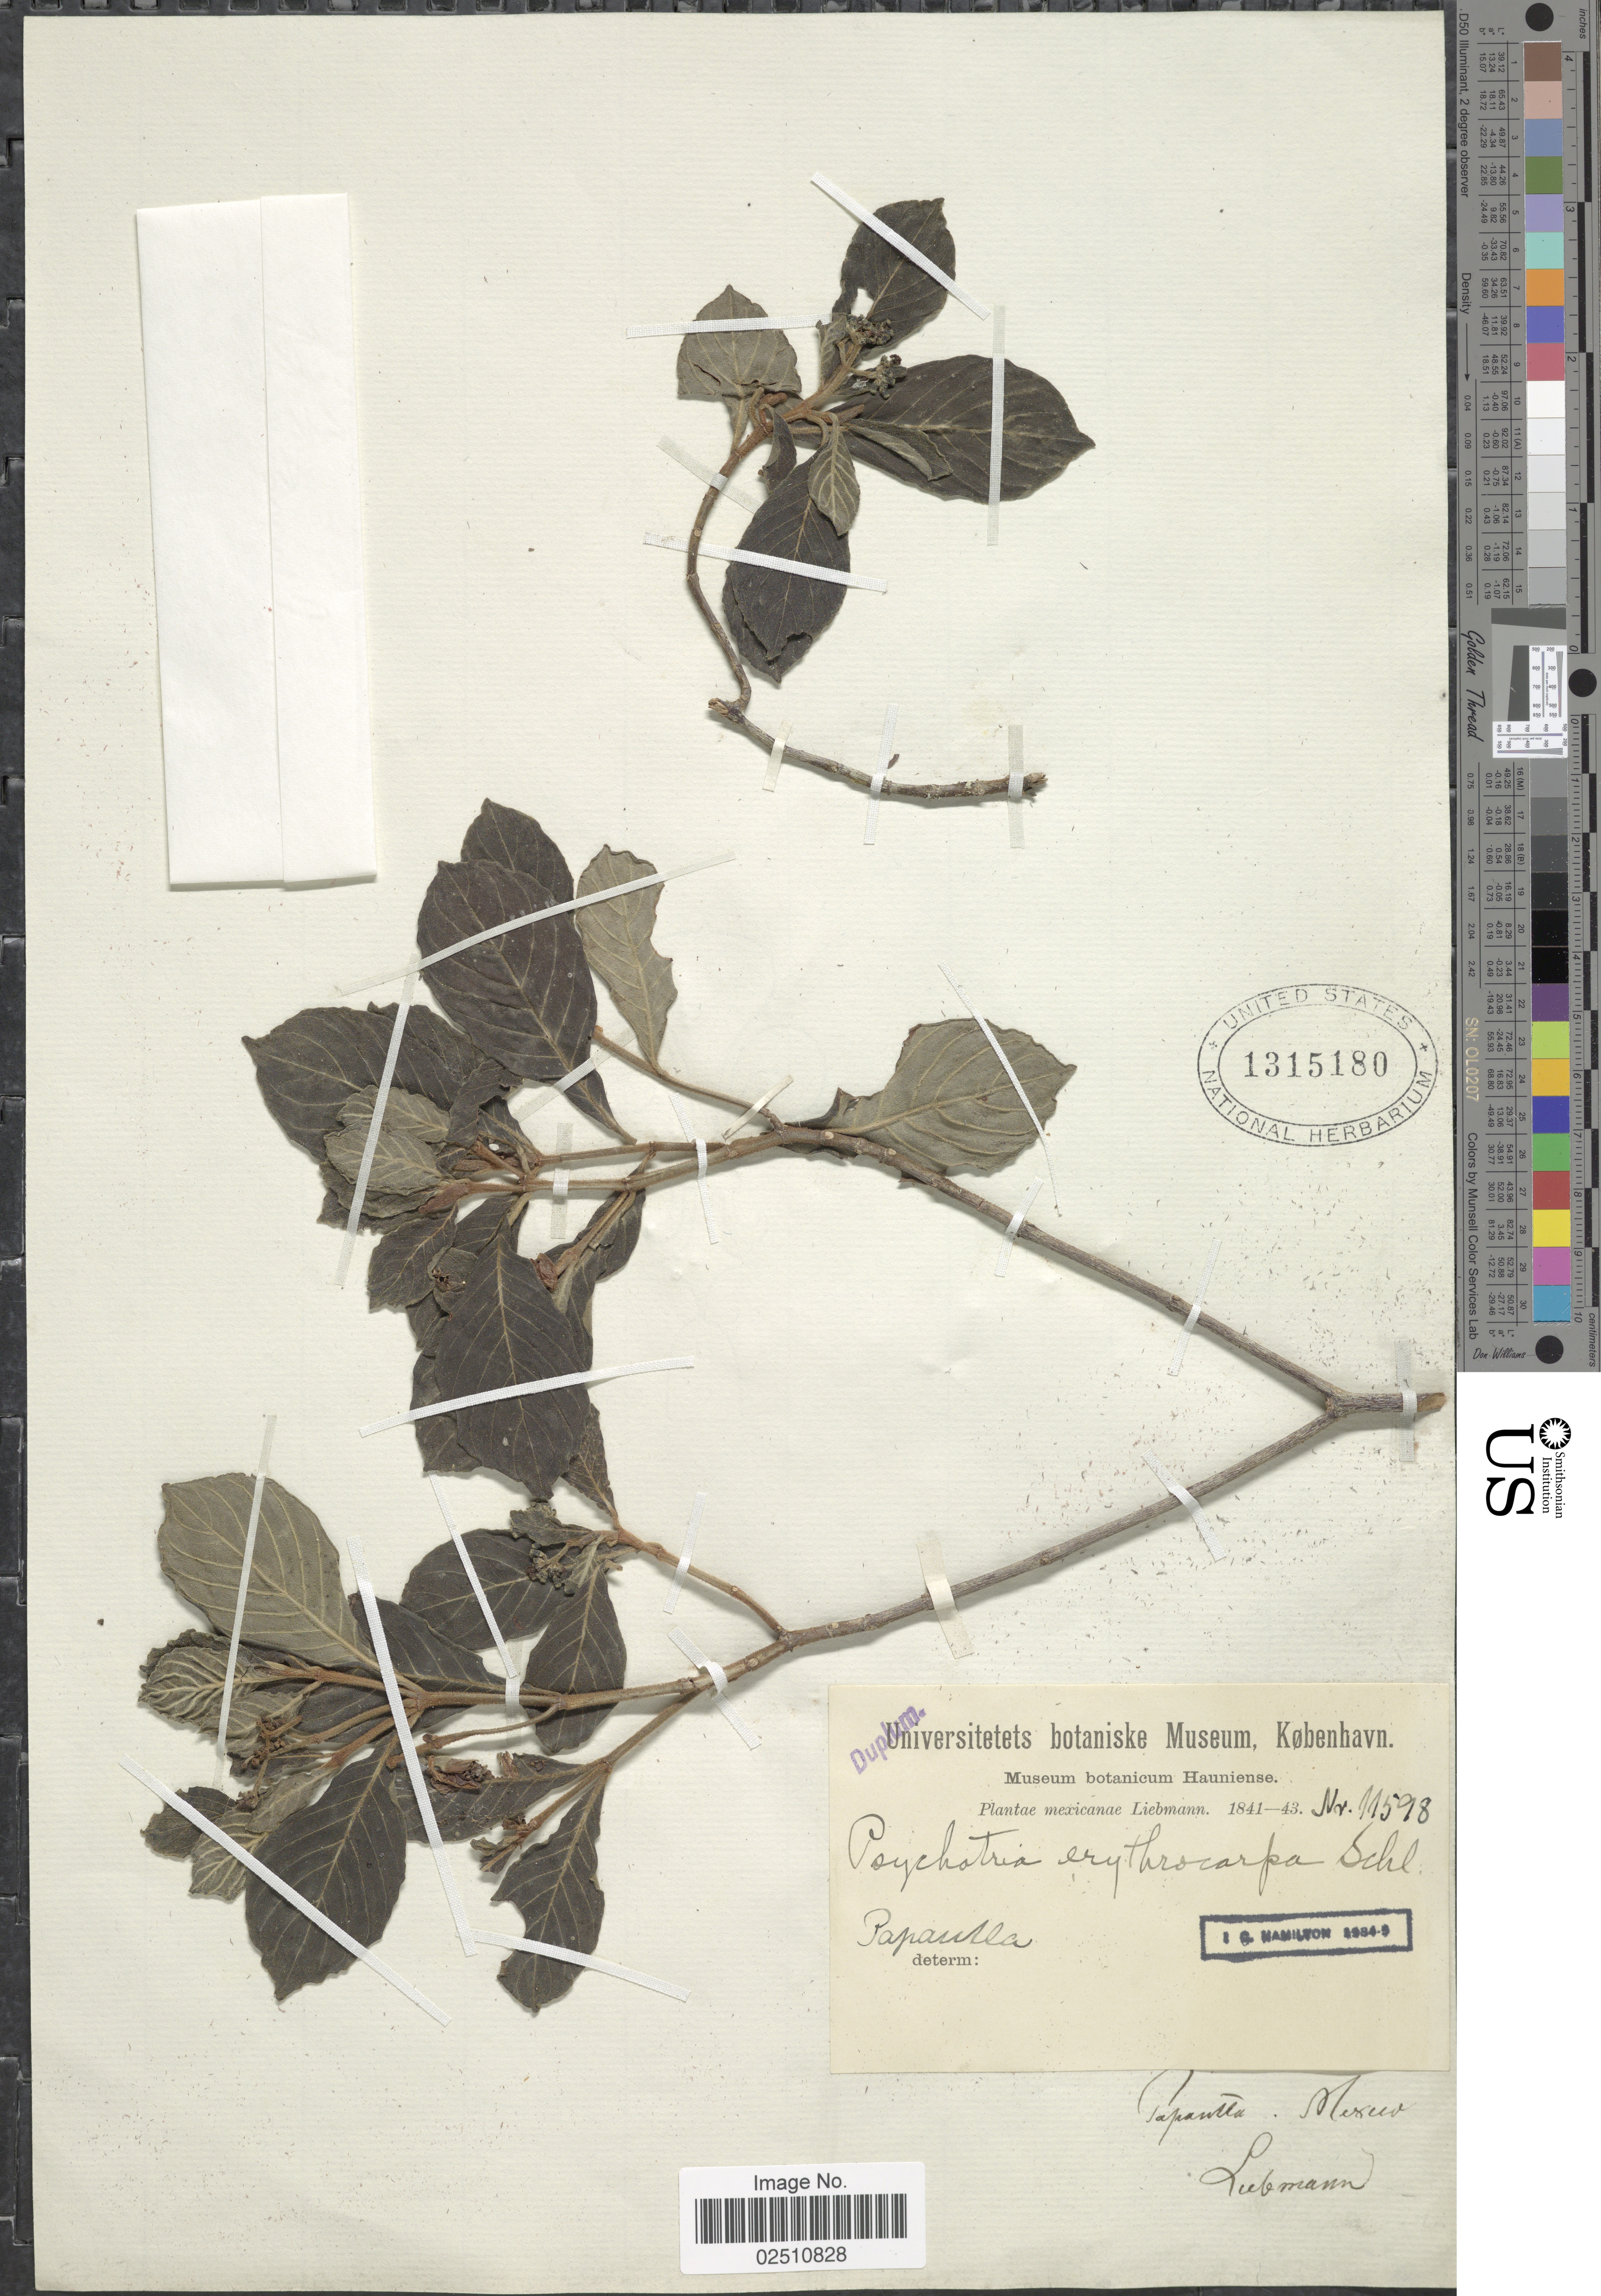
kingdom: Plantae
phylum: Tracheophyta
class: Magnoliopsida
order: Gentianales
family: Rubiaceae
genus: Psychotria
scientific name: Psychotria erythrocarpa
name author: Schltdl.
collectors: Liebmann, --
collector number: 11598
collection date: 1841/1843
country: Mexico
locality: Papantla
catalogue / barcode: US 1315180